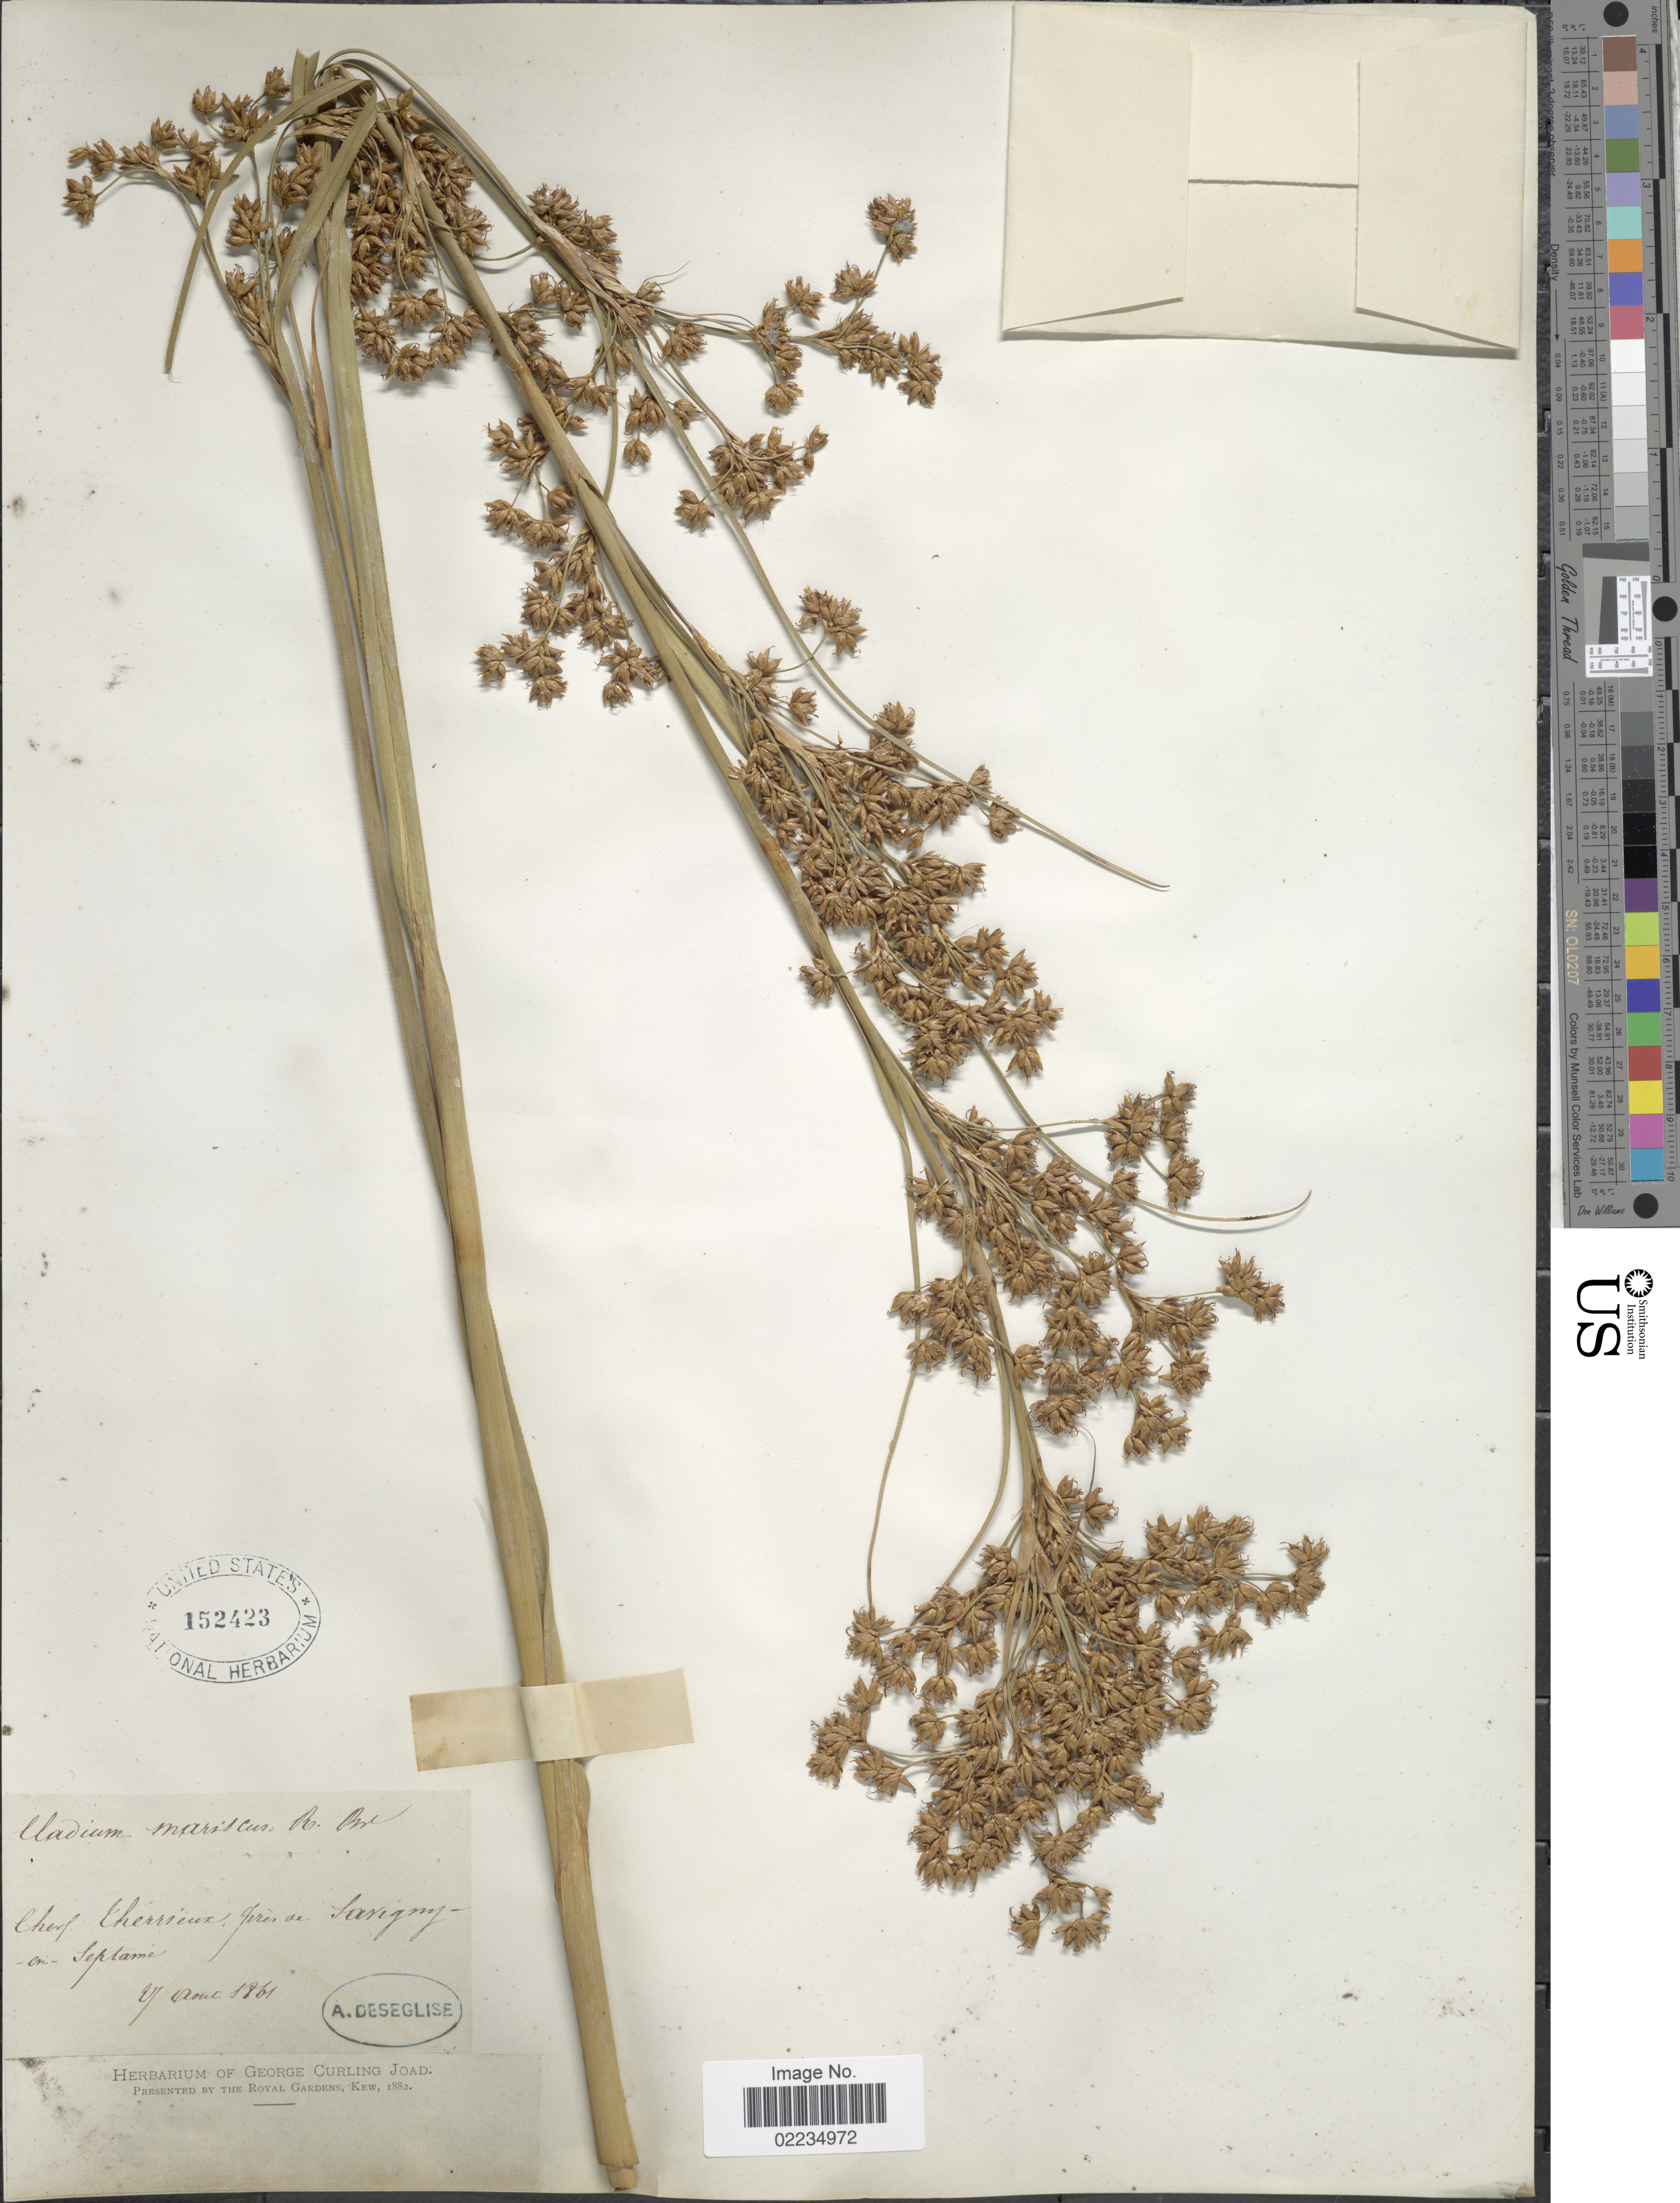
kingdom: Plantae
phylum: Tracheophyta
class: Liliopsida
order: Poales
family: Cyperaceae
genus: Cladium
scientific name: Cladium mariscus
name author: (L.) Pohl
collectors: A. Deseglise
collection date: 1861-08-27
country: France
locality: Cerf Cherrieuz pres de Saviguy en Septamie [interpreted]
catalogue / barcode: US 152423